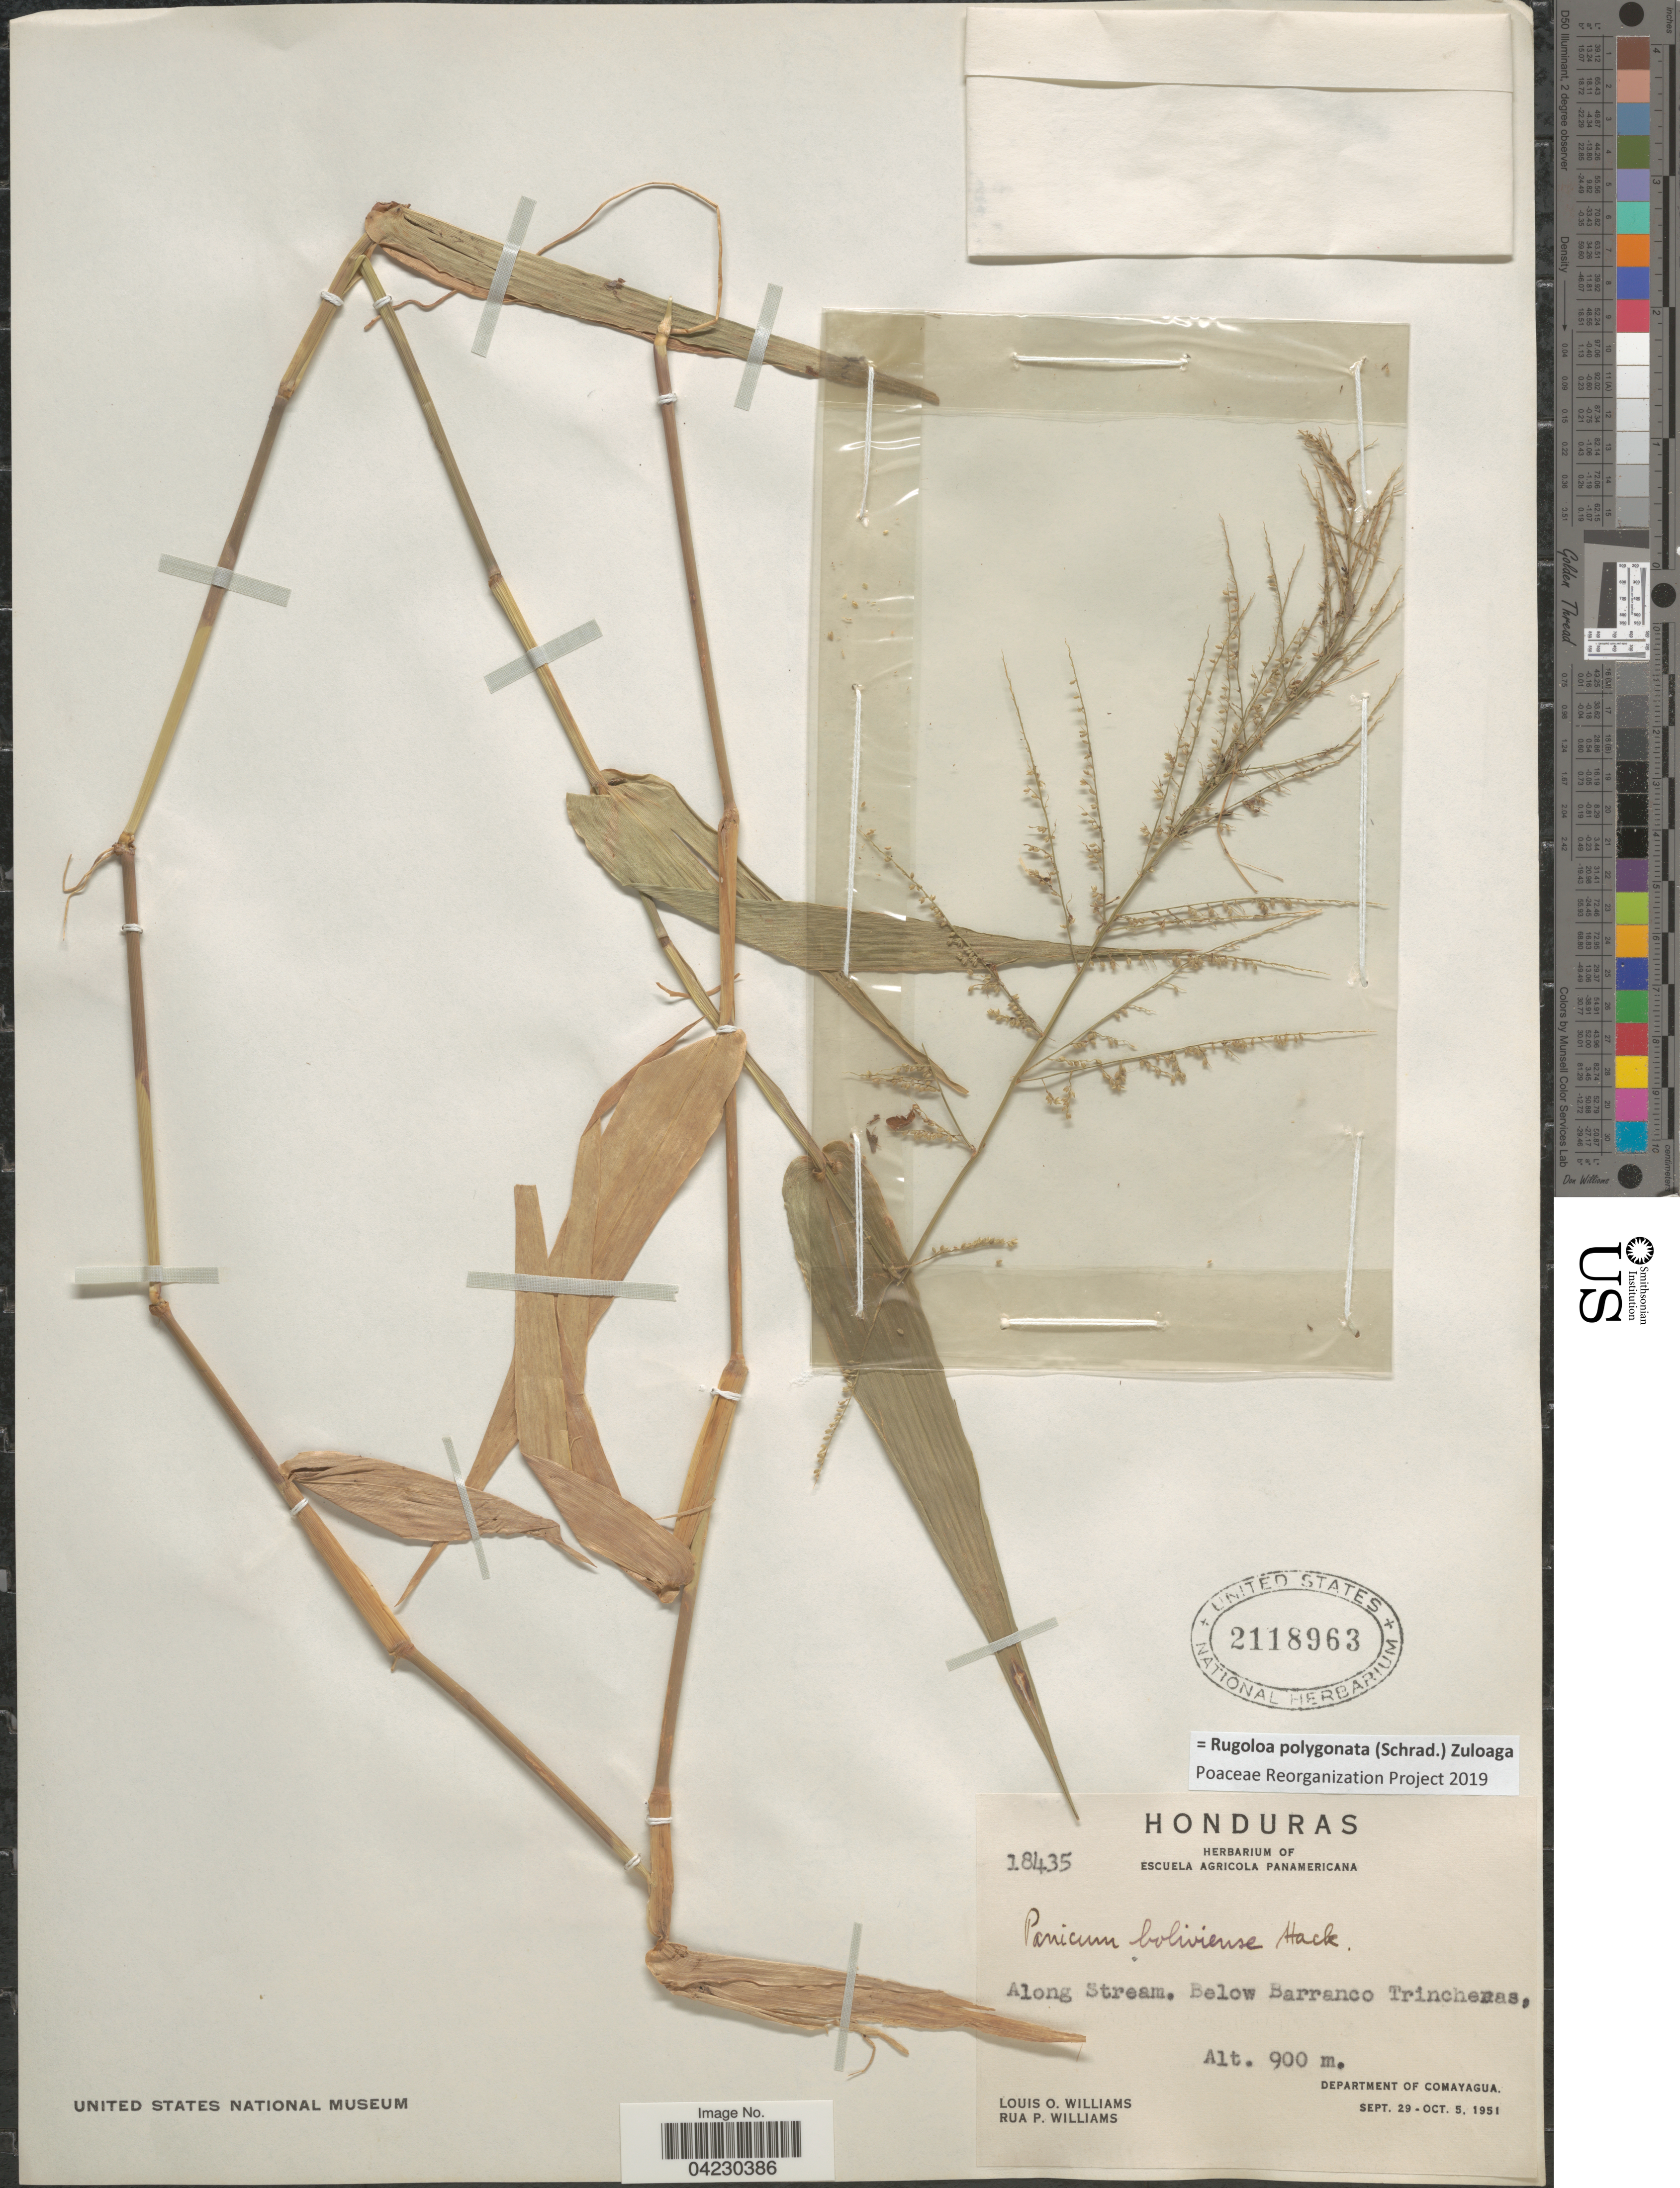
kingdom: Plantae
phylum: Tracheophyta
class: Liliopsida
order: Poales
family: Poaceae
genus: Rugoloa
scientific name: Rugoloa polygonata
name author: (Schrad.) Zuloaga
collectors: L. O. Williams & R. P. Williams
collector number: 18435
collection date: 1951-09-29/1951-10-05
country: Honduras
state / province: Comayagua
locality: Along Stream. Below Barranco Trincheras. Department of Comayagua.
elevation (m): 900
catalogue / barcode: US 2118963